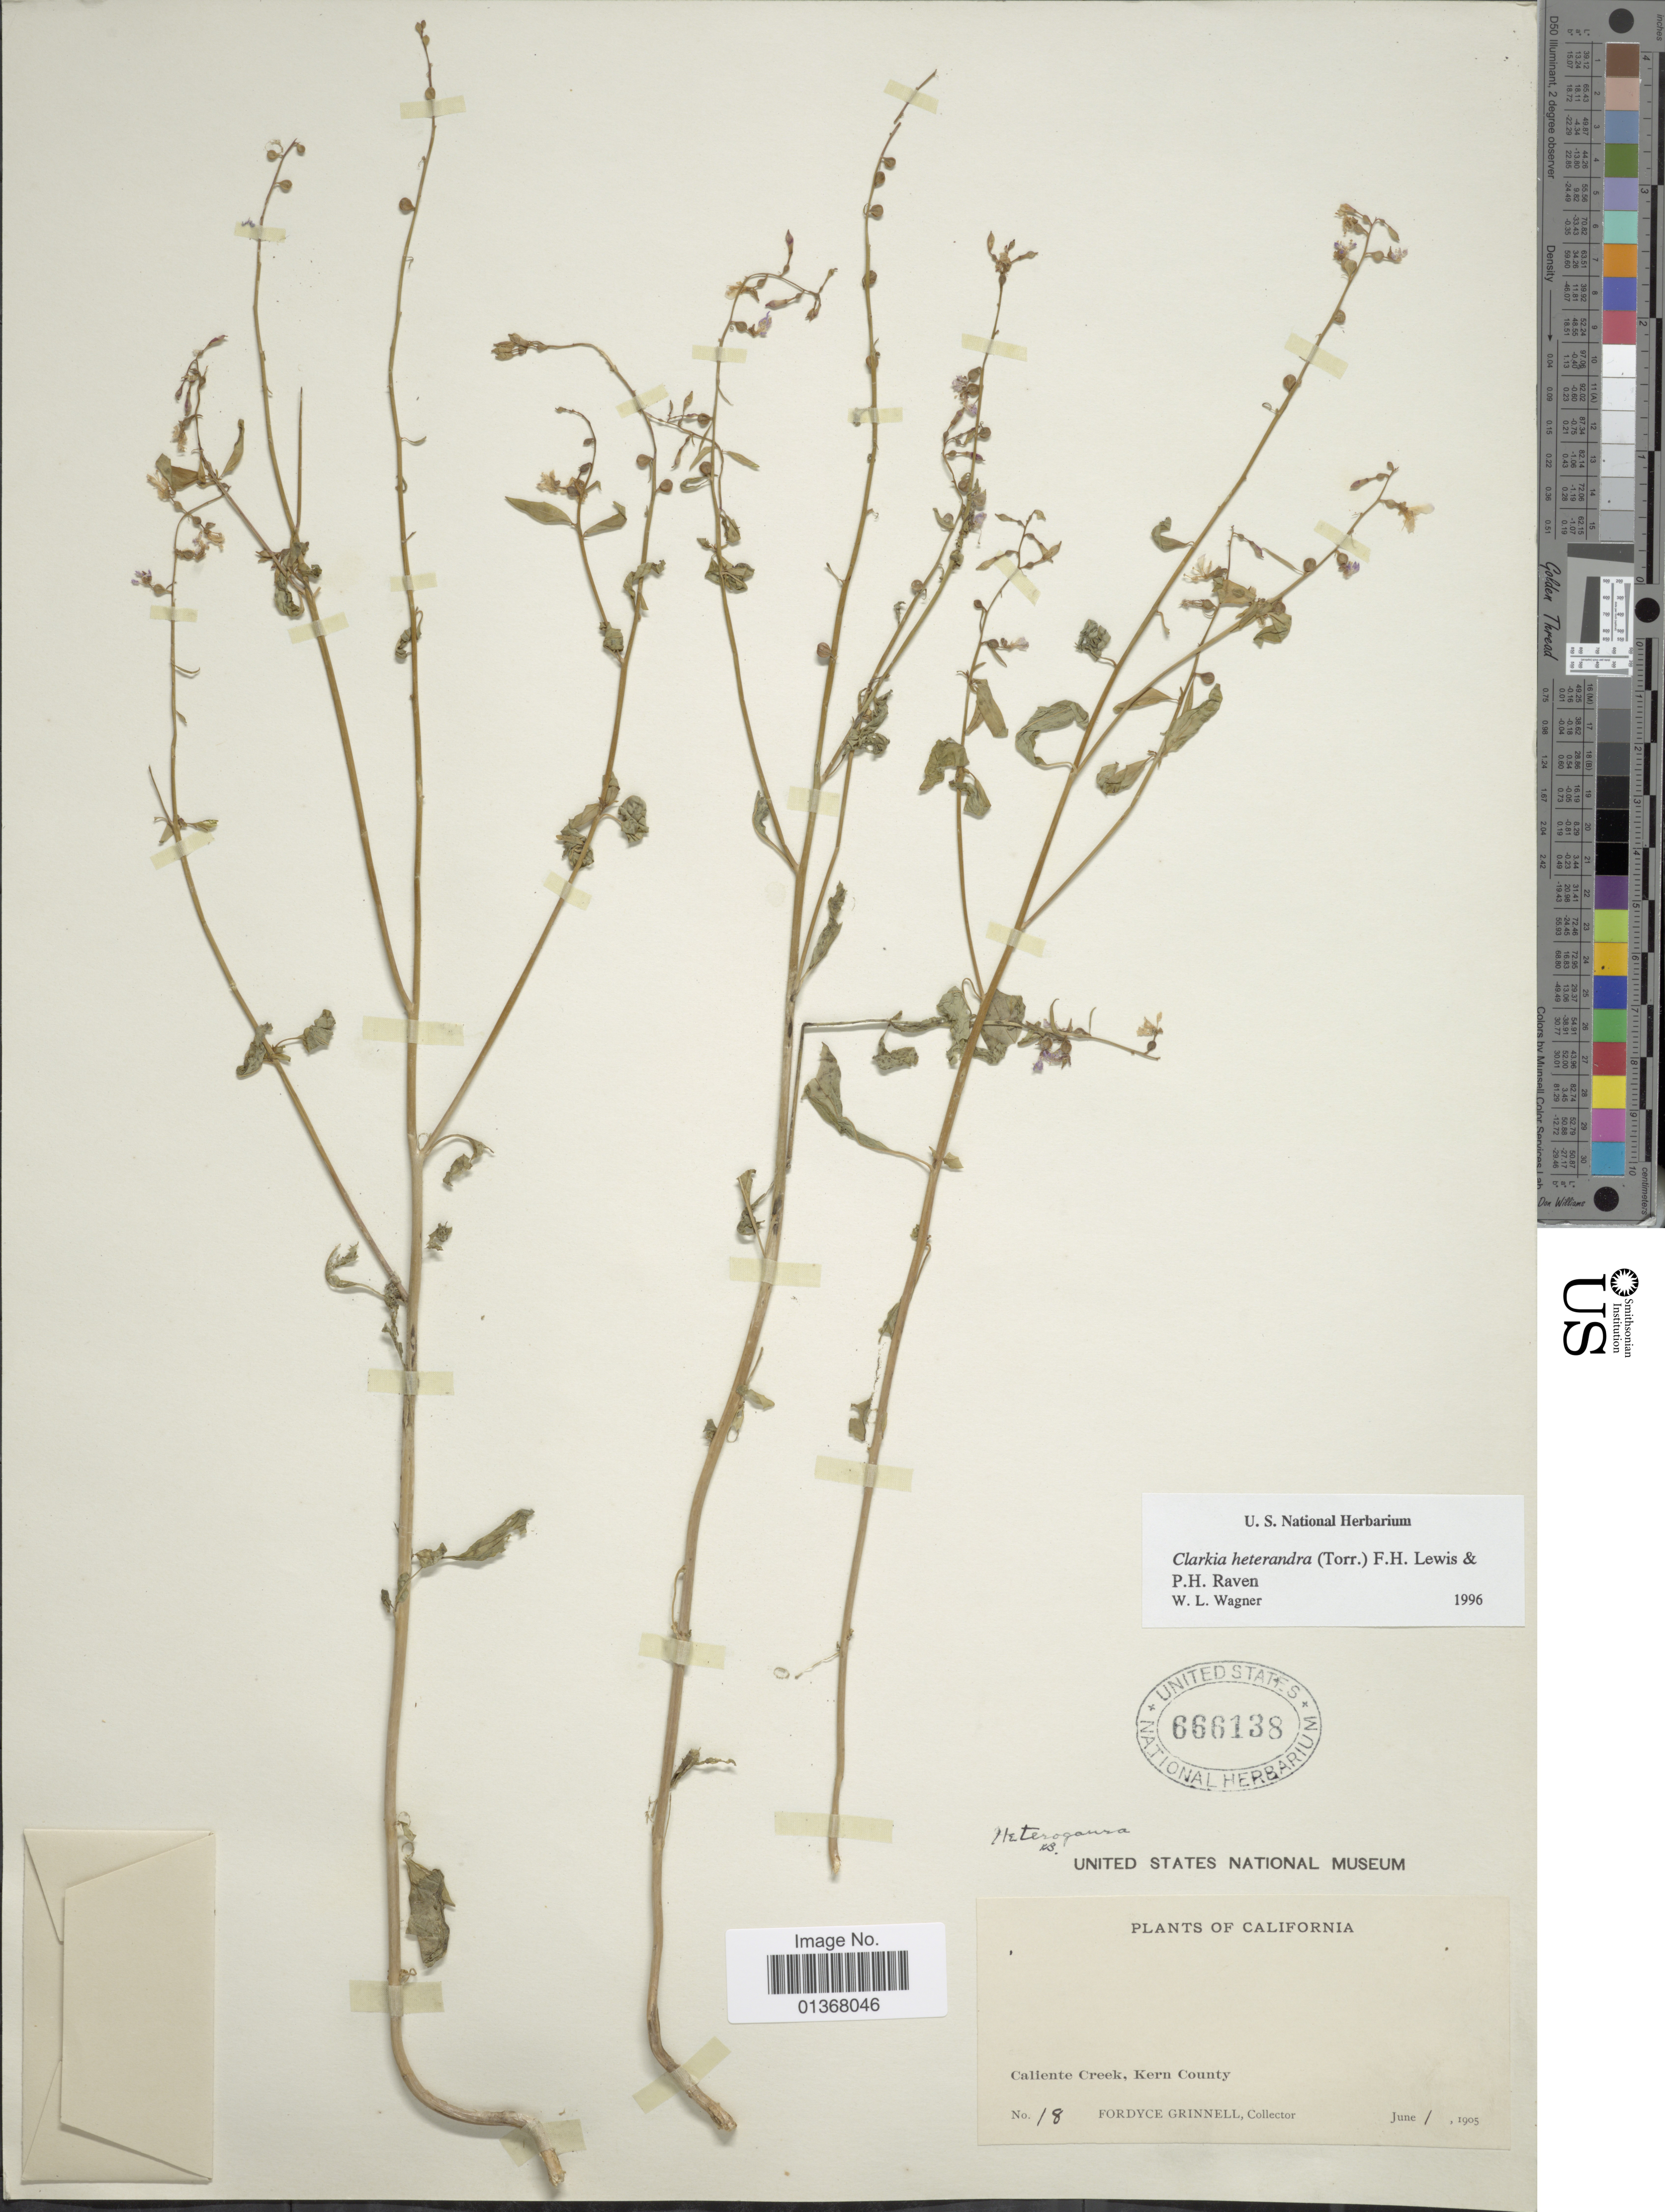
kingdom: Plantae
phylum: Tracheophyta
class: Magnoliopsida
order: Myrtales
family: Onagraceae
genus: Clarkia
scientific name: Clarkia heterandra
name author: (Torr.) F. H. Lewis & P.H. Raven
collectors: F. Grinnell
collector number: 18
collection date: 1905-06-01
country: United States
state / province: California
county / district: Kern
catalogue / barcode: US 666138